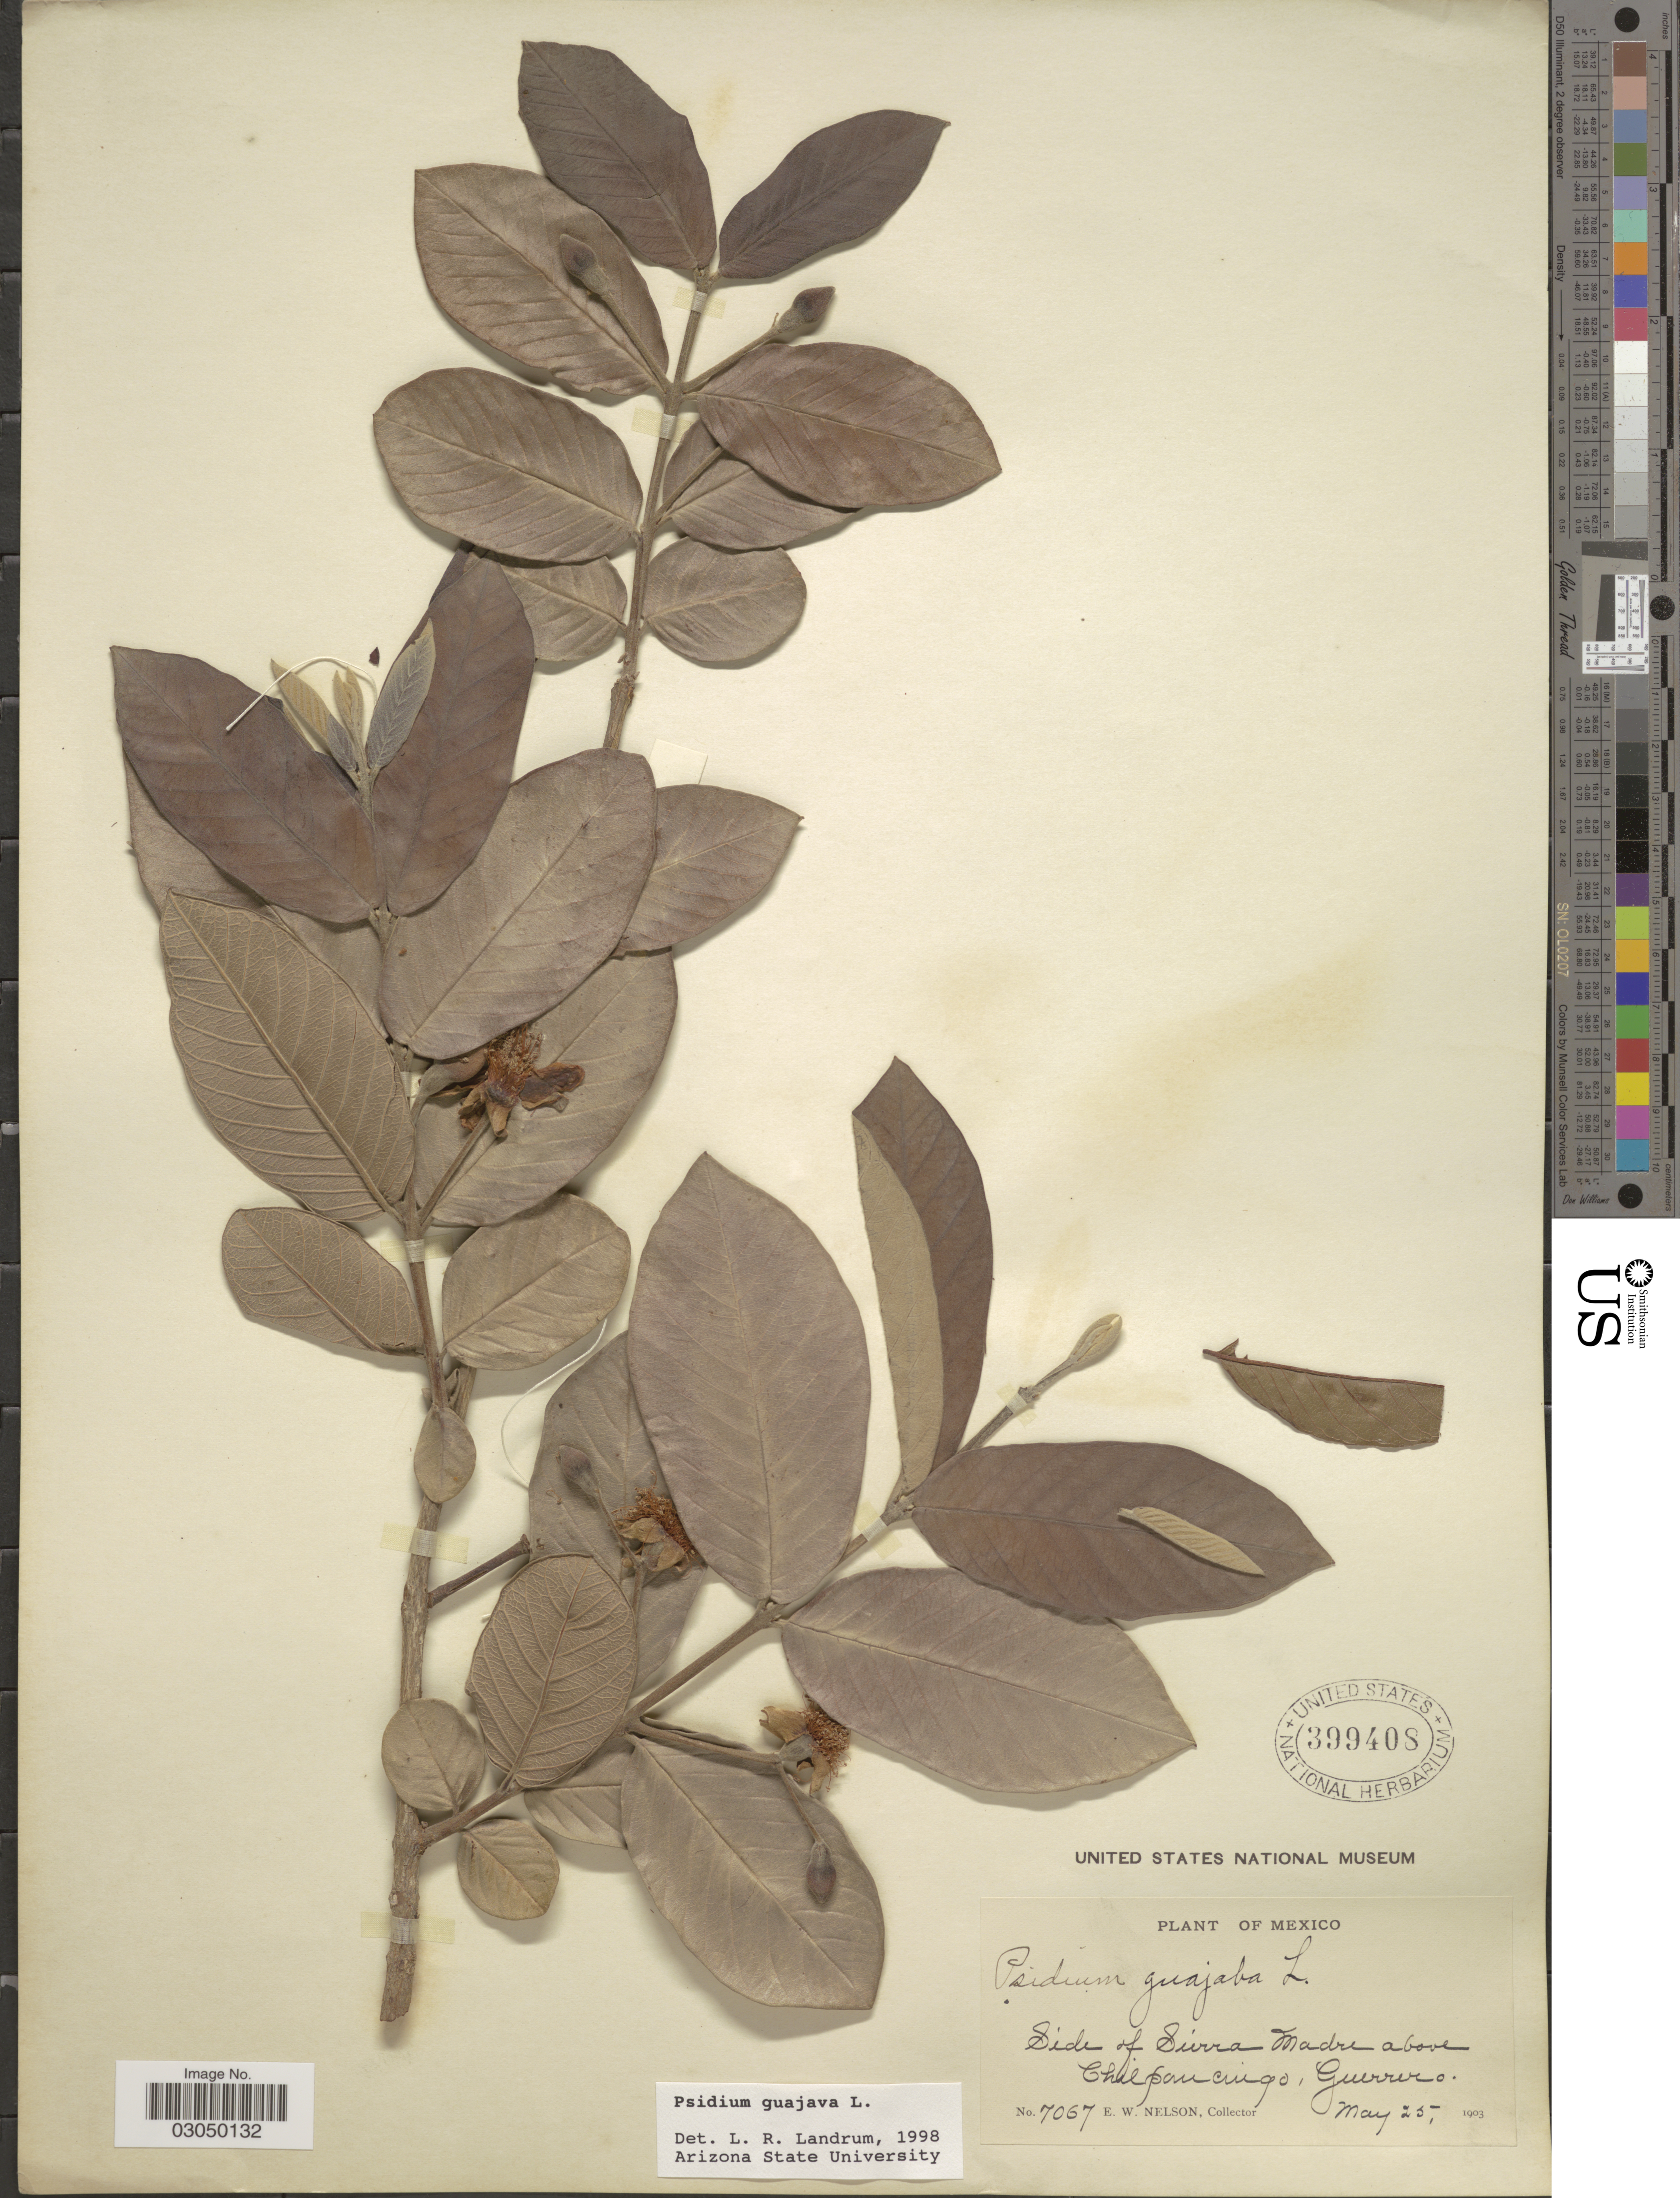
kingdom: Plantae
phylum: Tracheophyta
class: Magnoliopsida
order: Myrtales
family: Myrtaceae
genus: Psidium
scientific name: Psidium guajava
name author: L.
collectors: E. W. Nelson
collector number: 7067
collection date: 1903-05-25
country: Mexico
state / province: Guerrero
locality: Side of Sierra Madre above Chilpancingo.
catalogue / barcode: US 399408